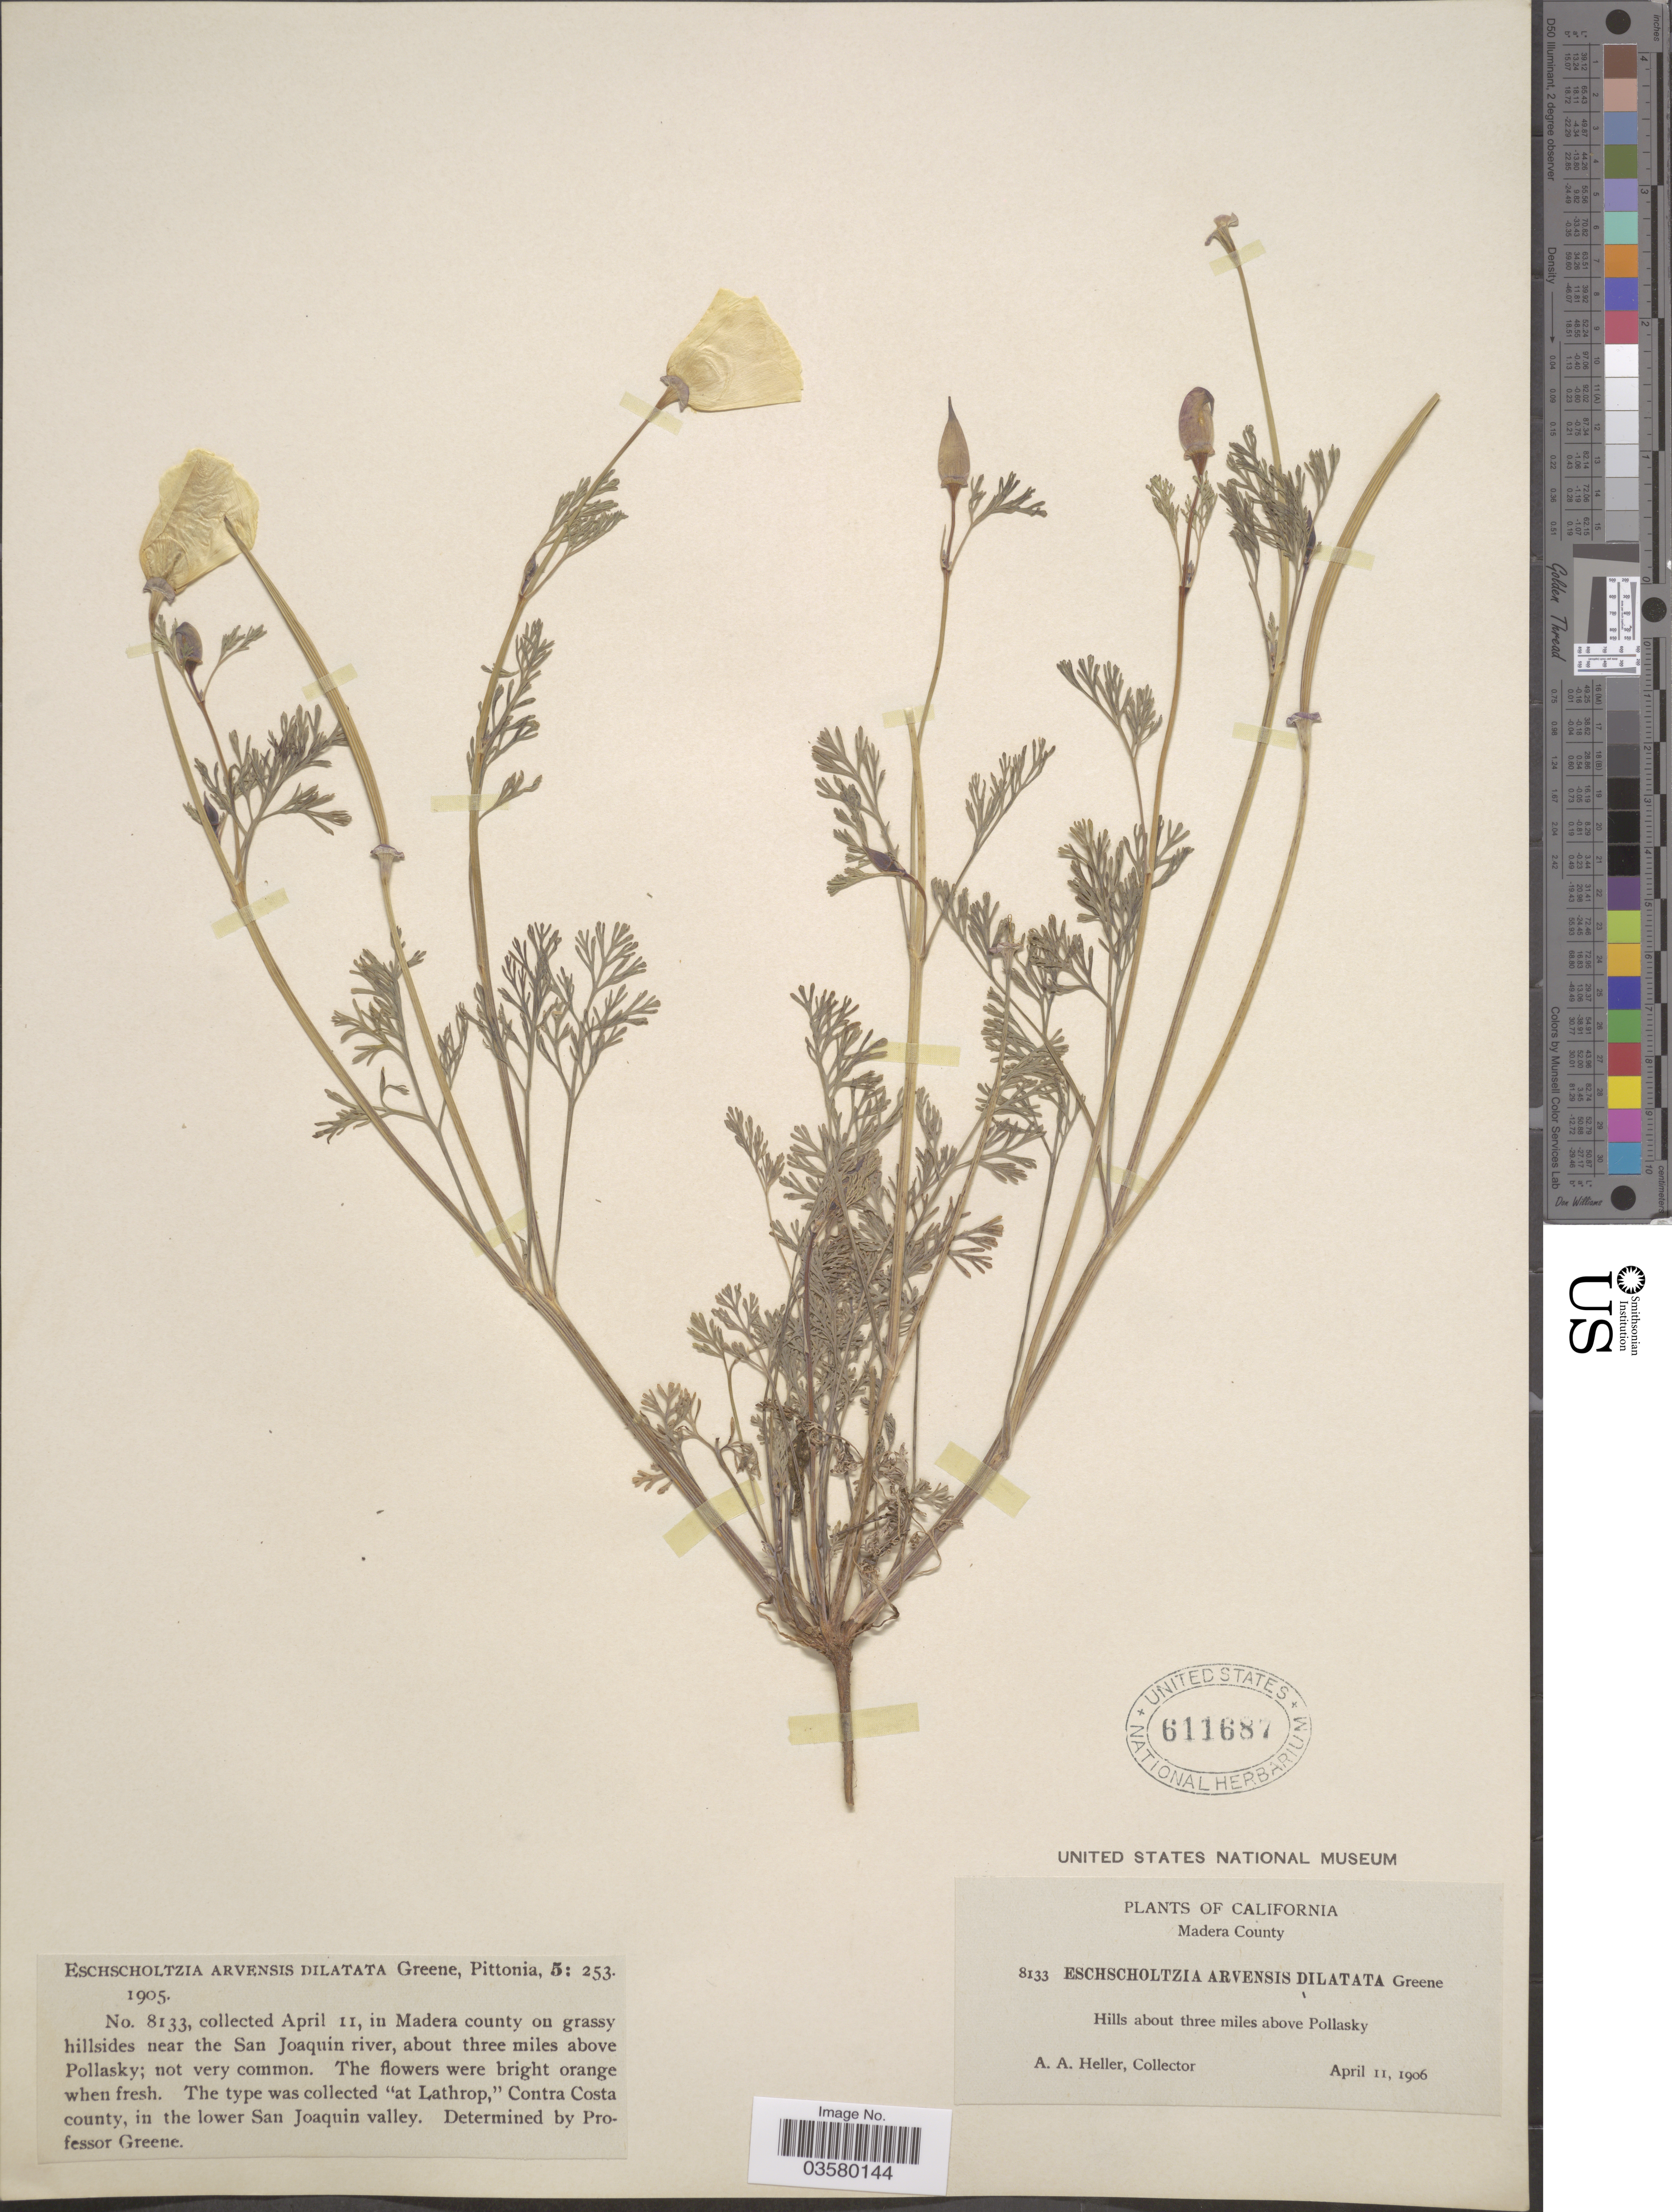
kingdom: Plantae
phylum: Tracheophyta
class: Magnoliopsida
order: Ranunculales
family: Papaveraceae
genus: Eschscholzia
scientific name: Eschscholzia arvensis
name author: Greene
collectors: A. A. Heller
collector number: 8133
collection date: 1906-04-11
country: United States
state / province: California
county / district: Madera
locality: In Madera county on grassy hillsides near the San Joaquin river, about three miles above Pollasky.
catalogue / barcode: US 611687